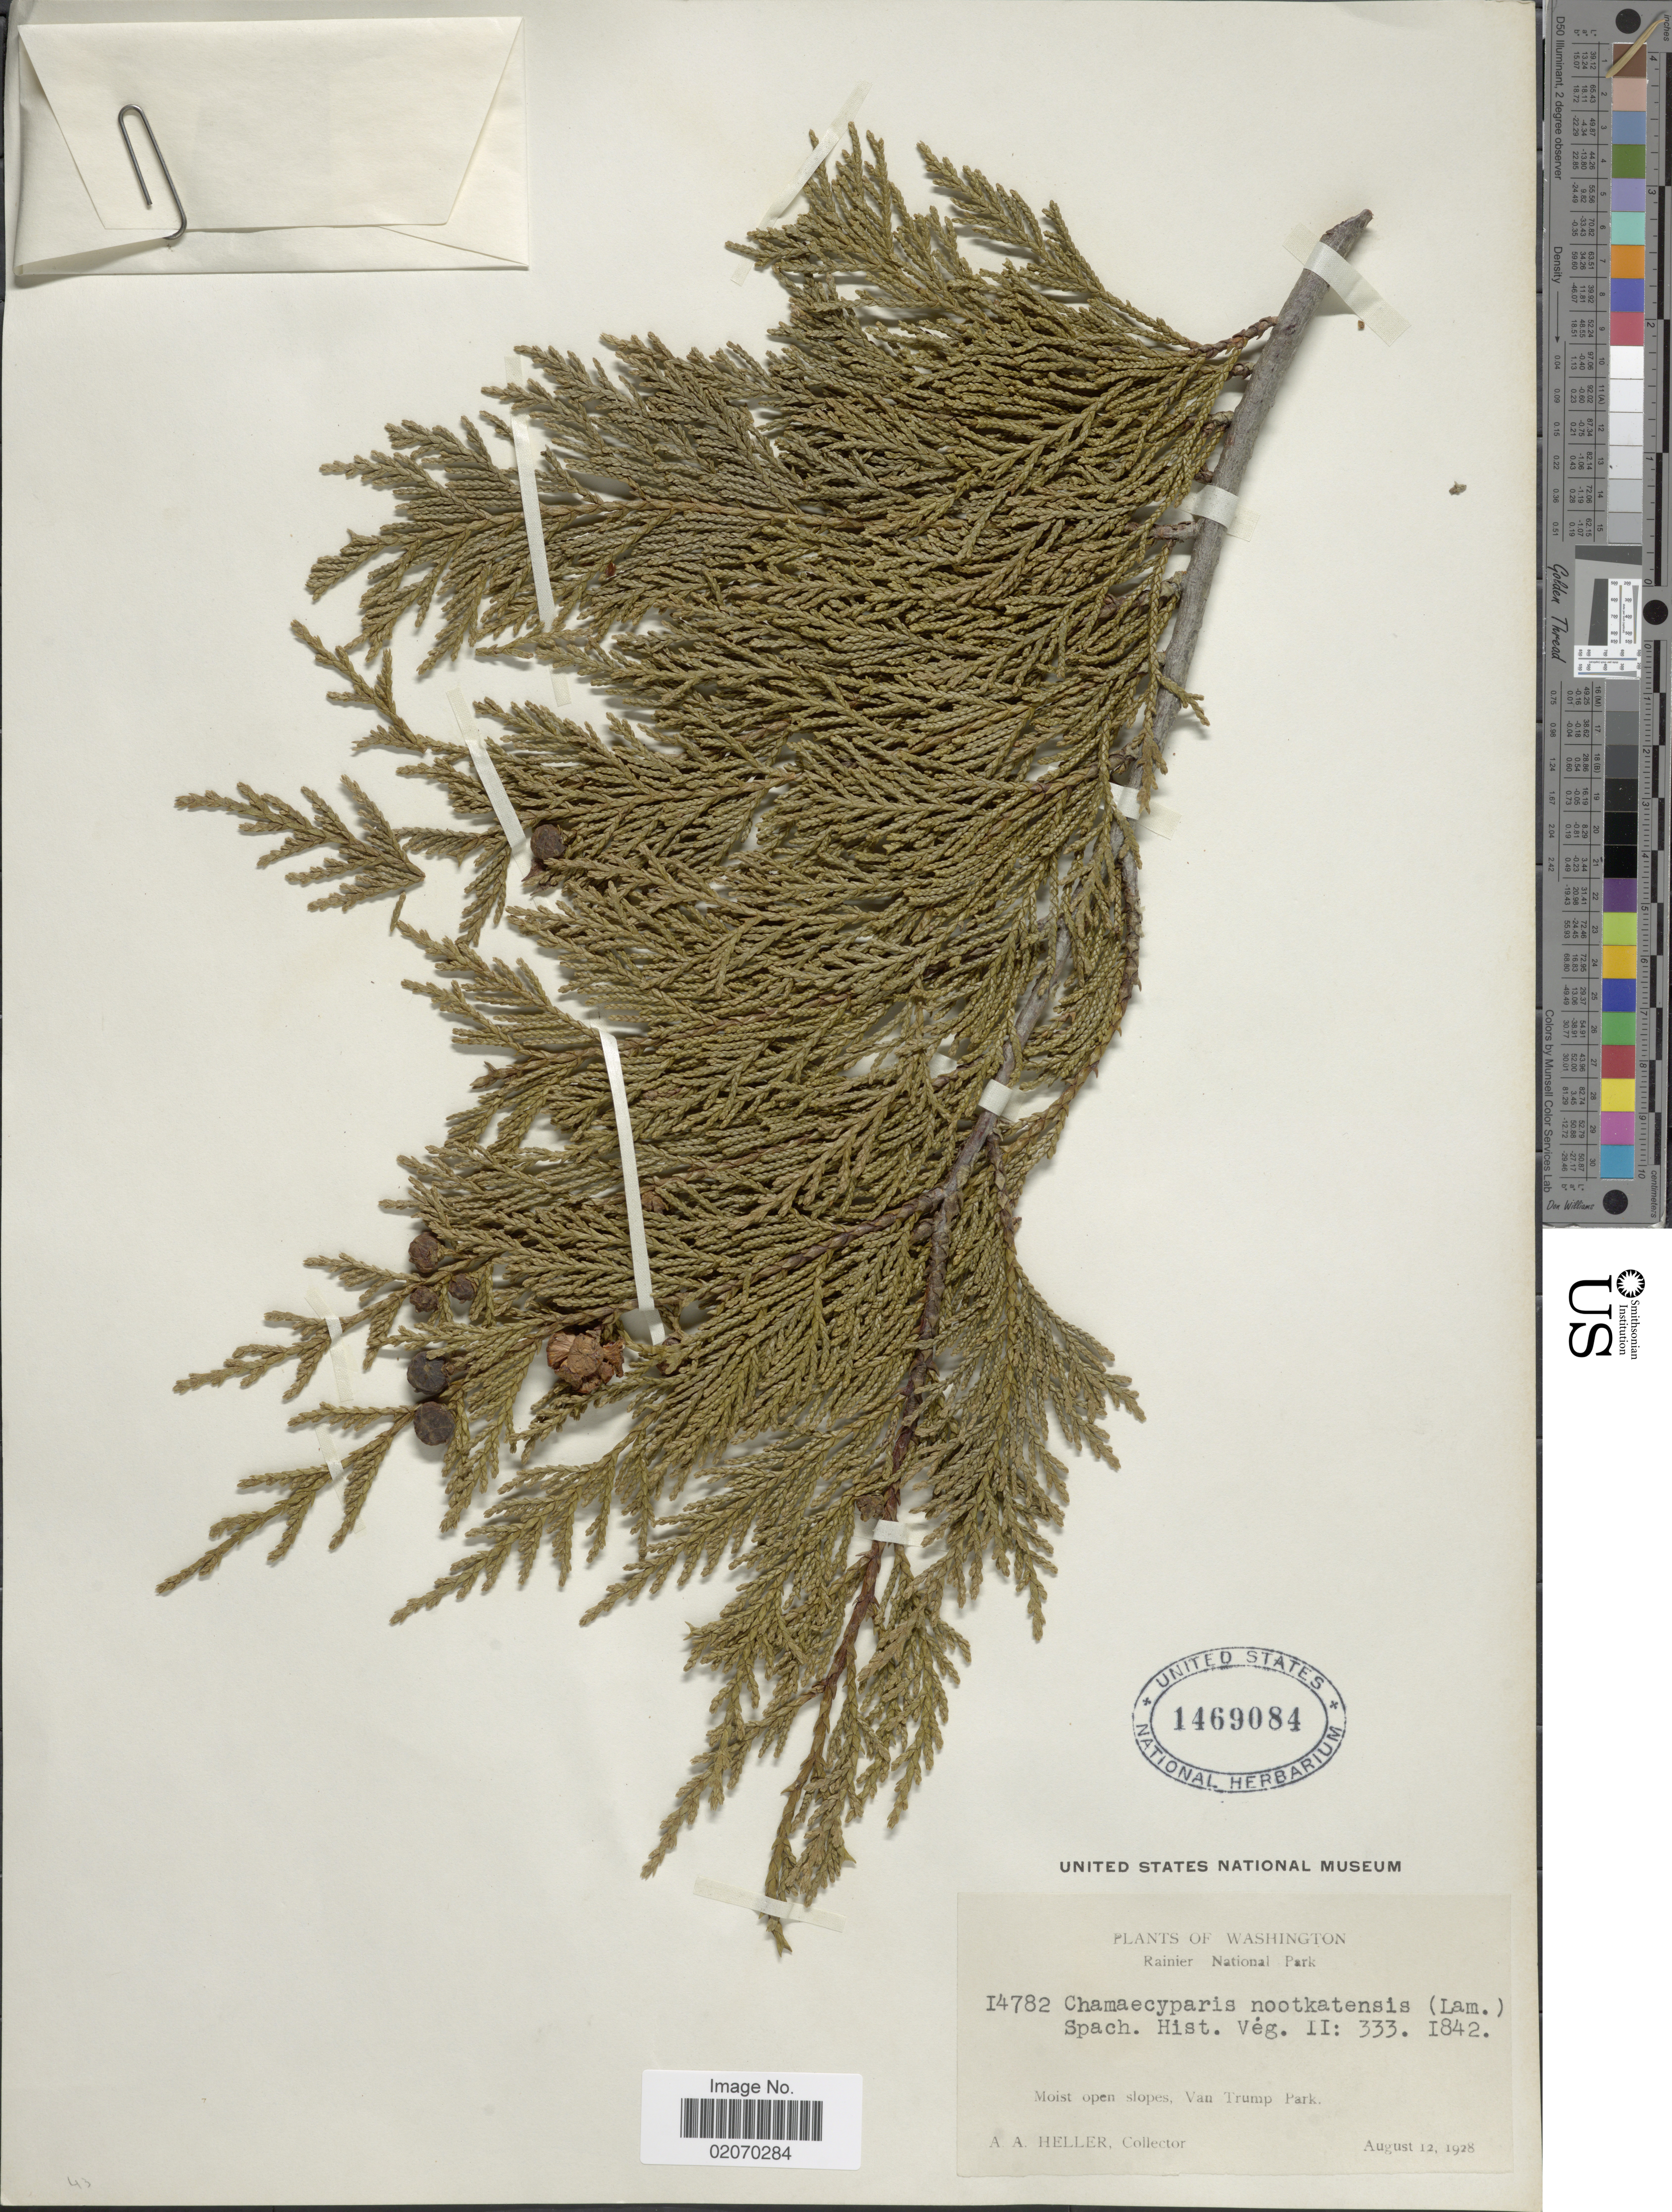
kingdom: Plantae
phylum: Tracheophyta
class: Pinopsida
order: Pinales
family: Cupressaceae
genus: Chamaecyparis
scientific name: Chamaecyparis nootkatensis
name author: (D. Don) Spach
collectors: A. A. Heller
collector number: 14782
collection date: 1928-08-12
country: United States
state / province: Washington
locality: Rainier National Park. Van Trump Park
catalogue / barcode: US 1469084